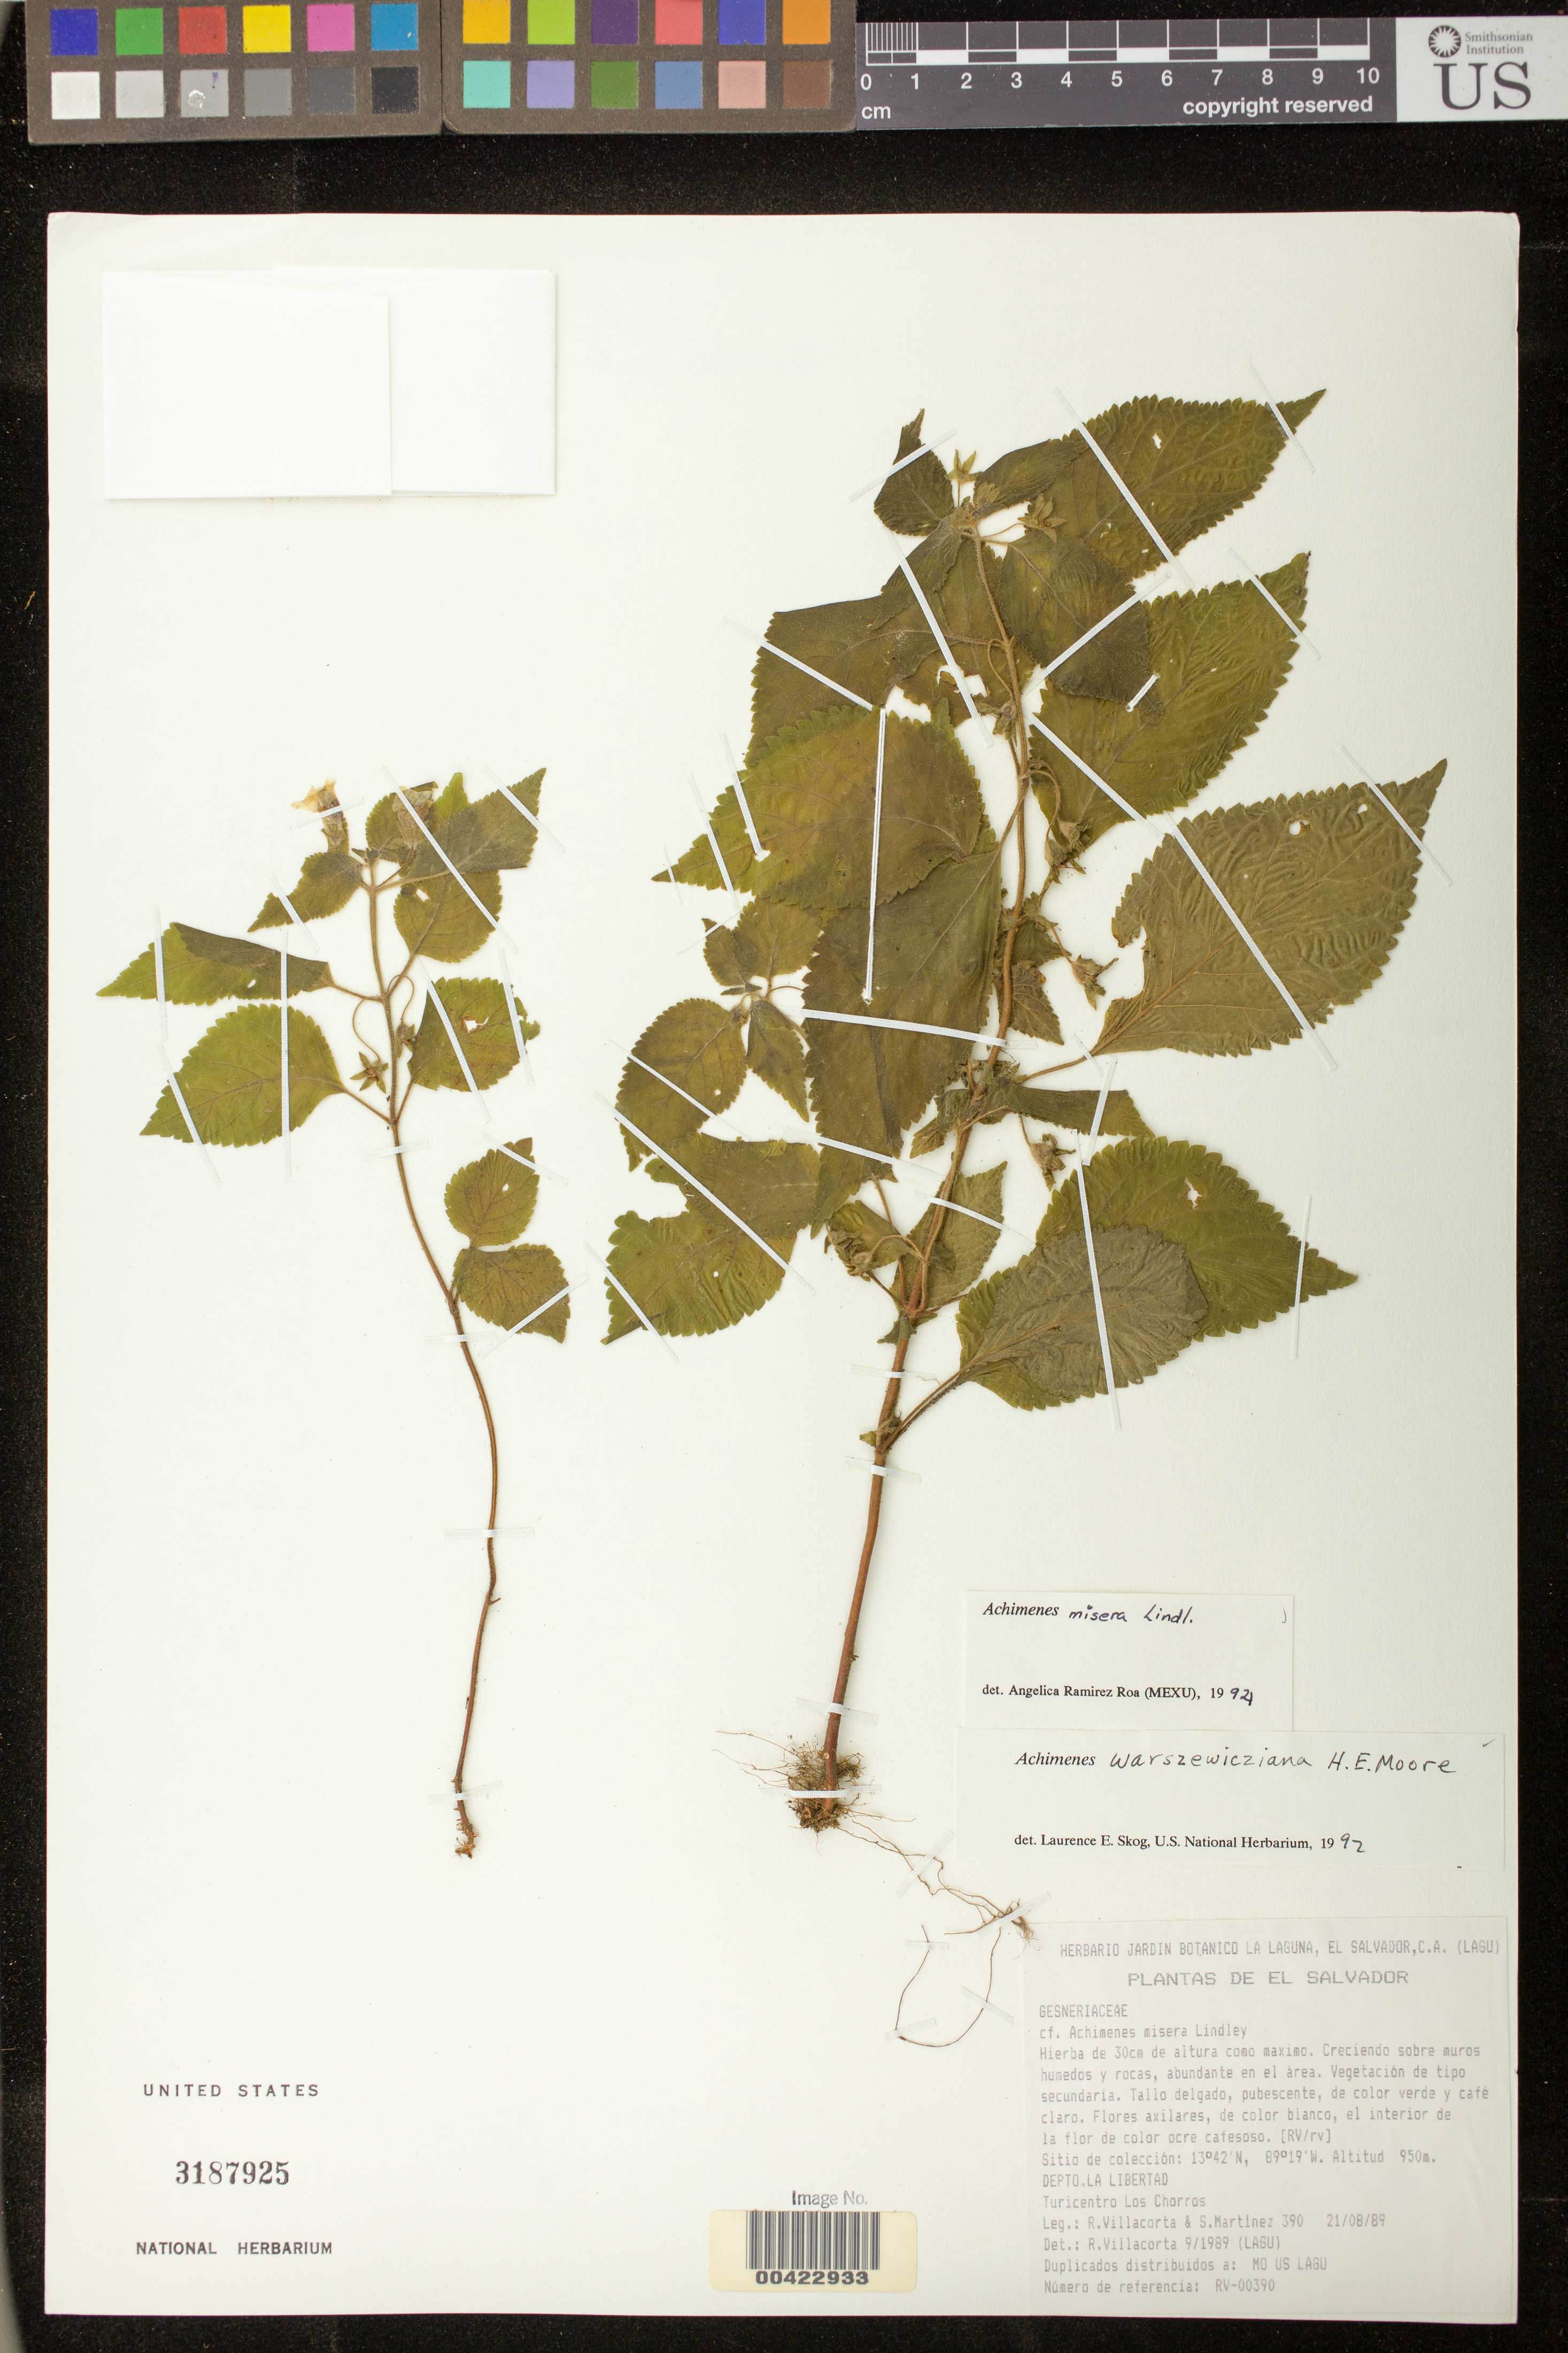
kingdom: Plantae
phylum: Tracheophyta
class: Magnoliopsida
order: Lamiales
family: Gesneriaceae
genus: Achimenes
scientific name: Achimenes misera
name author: Lindl.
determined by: Ramírez-Roa, A.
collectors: R. Villacorta & S. Martinez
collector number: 390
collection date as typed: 21 Aug 1989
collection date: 1989-08-21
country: El Salvador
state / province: La Libertad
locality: Turicentro Los Chorros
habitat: Creciendo sobre muros humedos y rocas, abundante en el área; vegetación de tipo secundaria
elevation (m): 950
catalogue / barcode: US 3187925